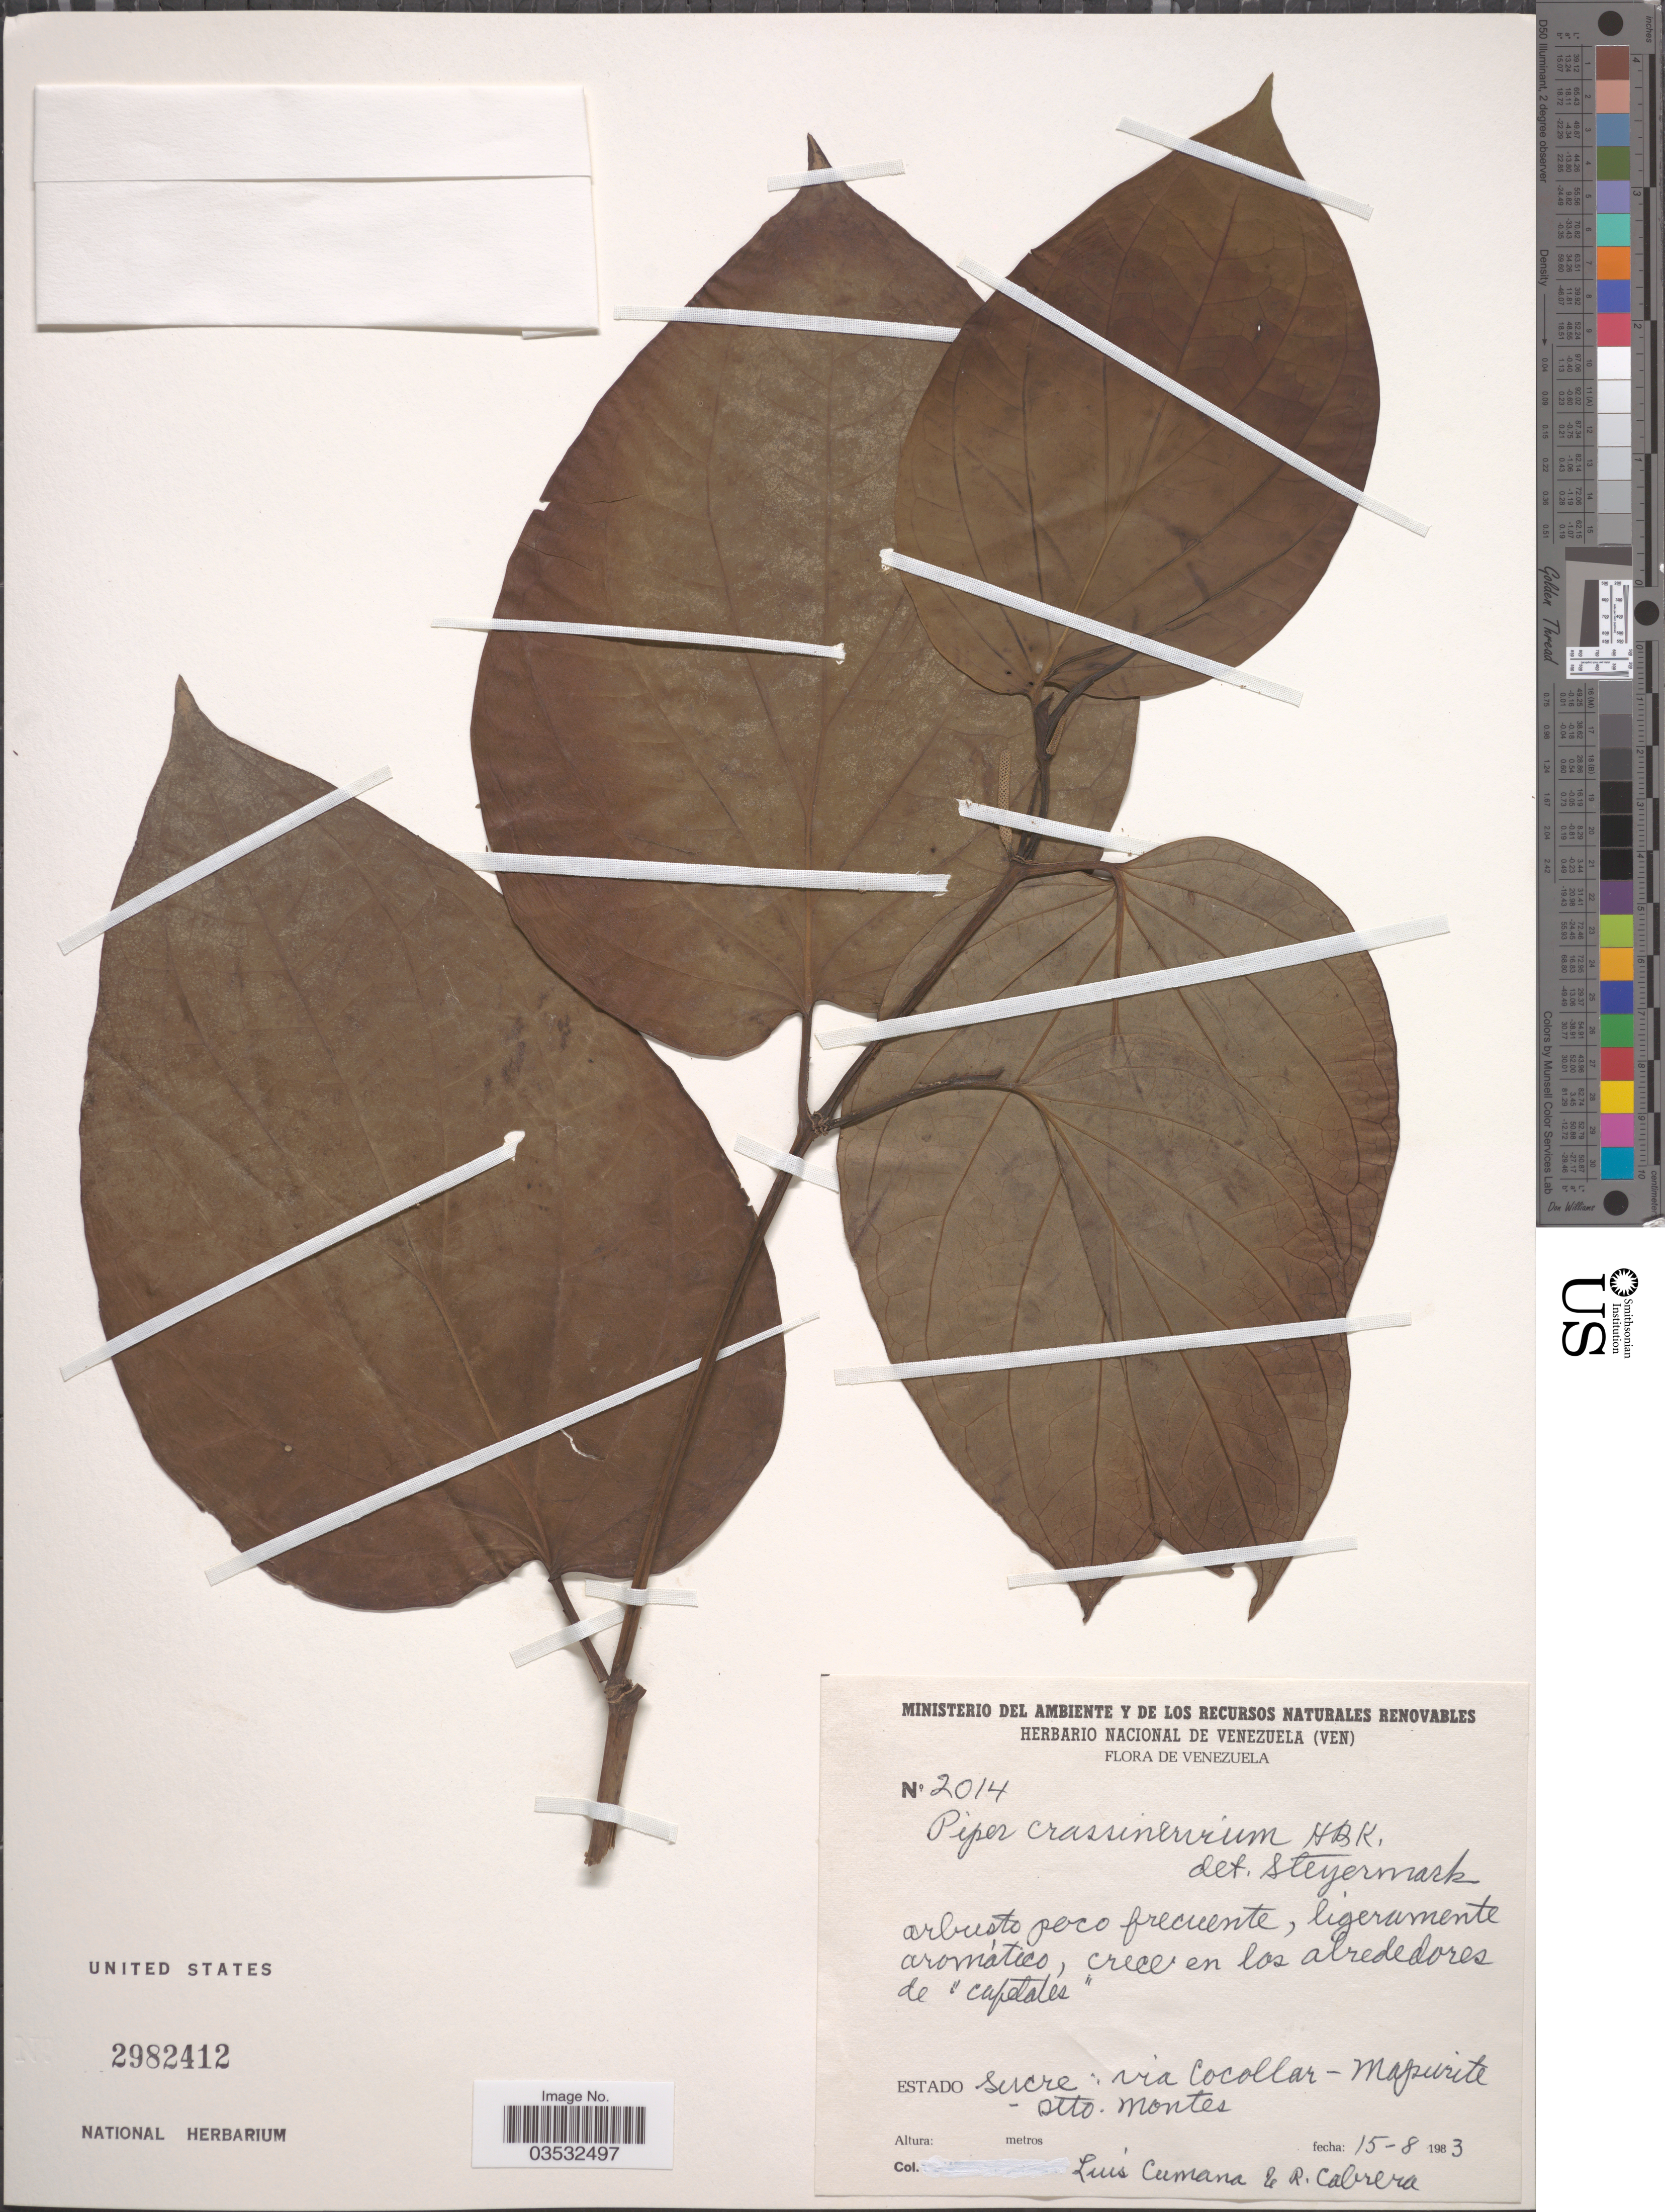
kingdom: Plantae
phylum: Tracheophyta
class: Magnoliopsida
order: Piperales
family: Piperaceae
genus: Piper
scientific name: Piper crassinervium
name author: Kunth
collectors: L. Cumana & R. Cabrera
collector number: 2014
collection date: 1983-08-15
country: Venezuela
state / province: Sucre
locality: Via Cocollar - Mapurite - Dtto. Montes.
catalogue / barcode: US 2982412